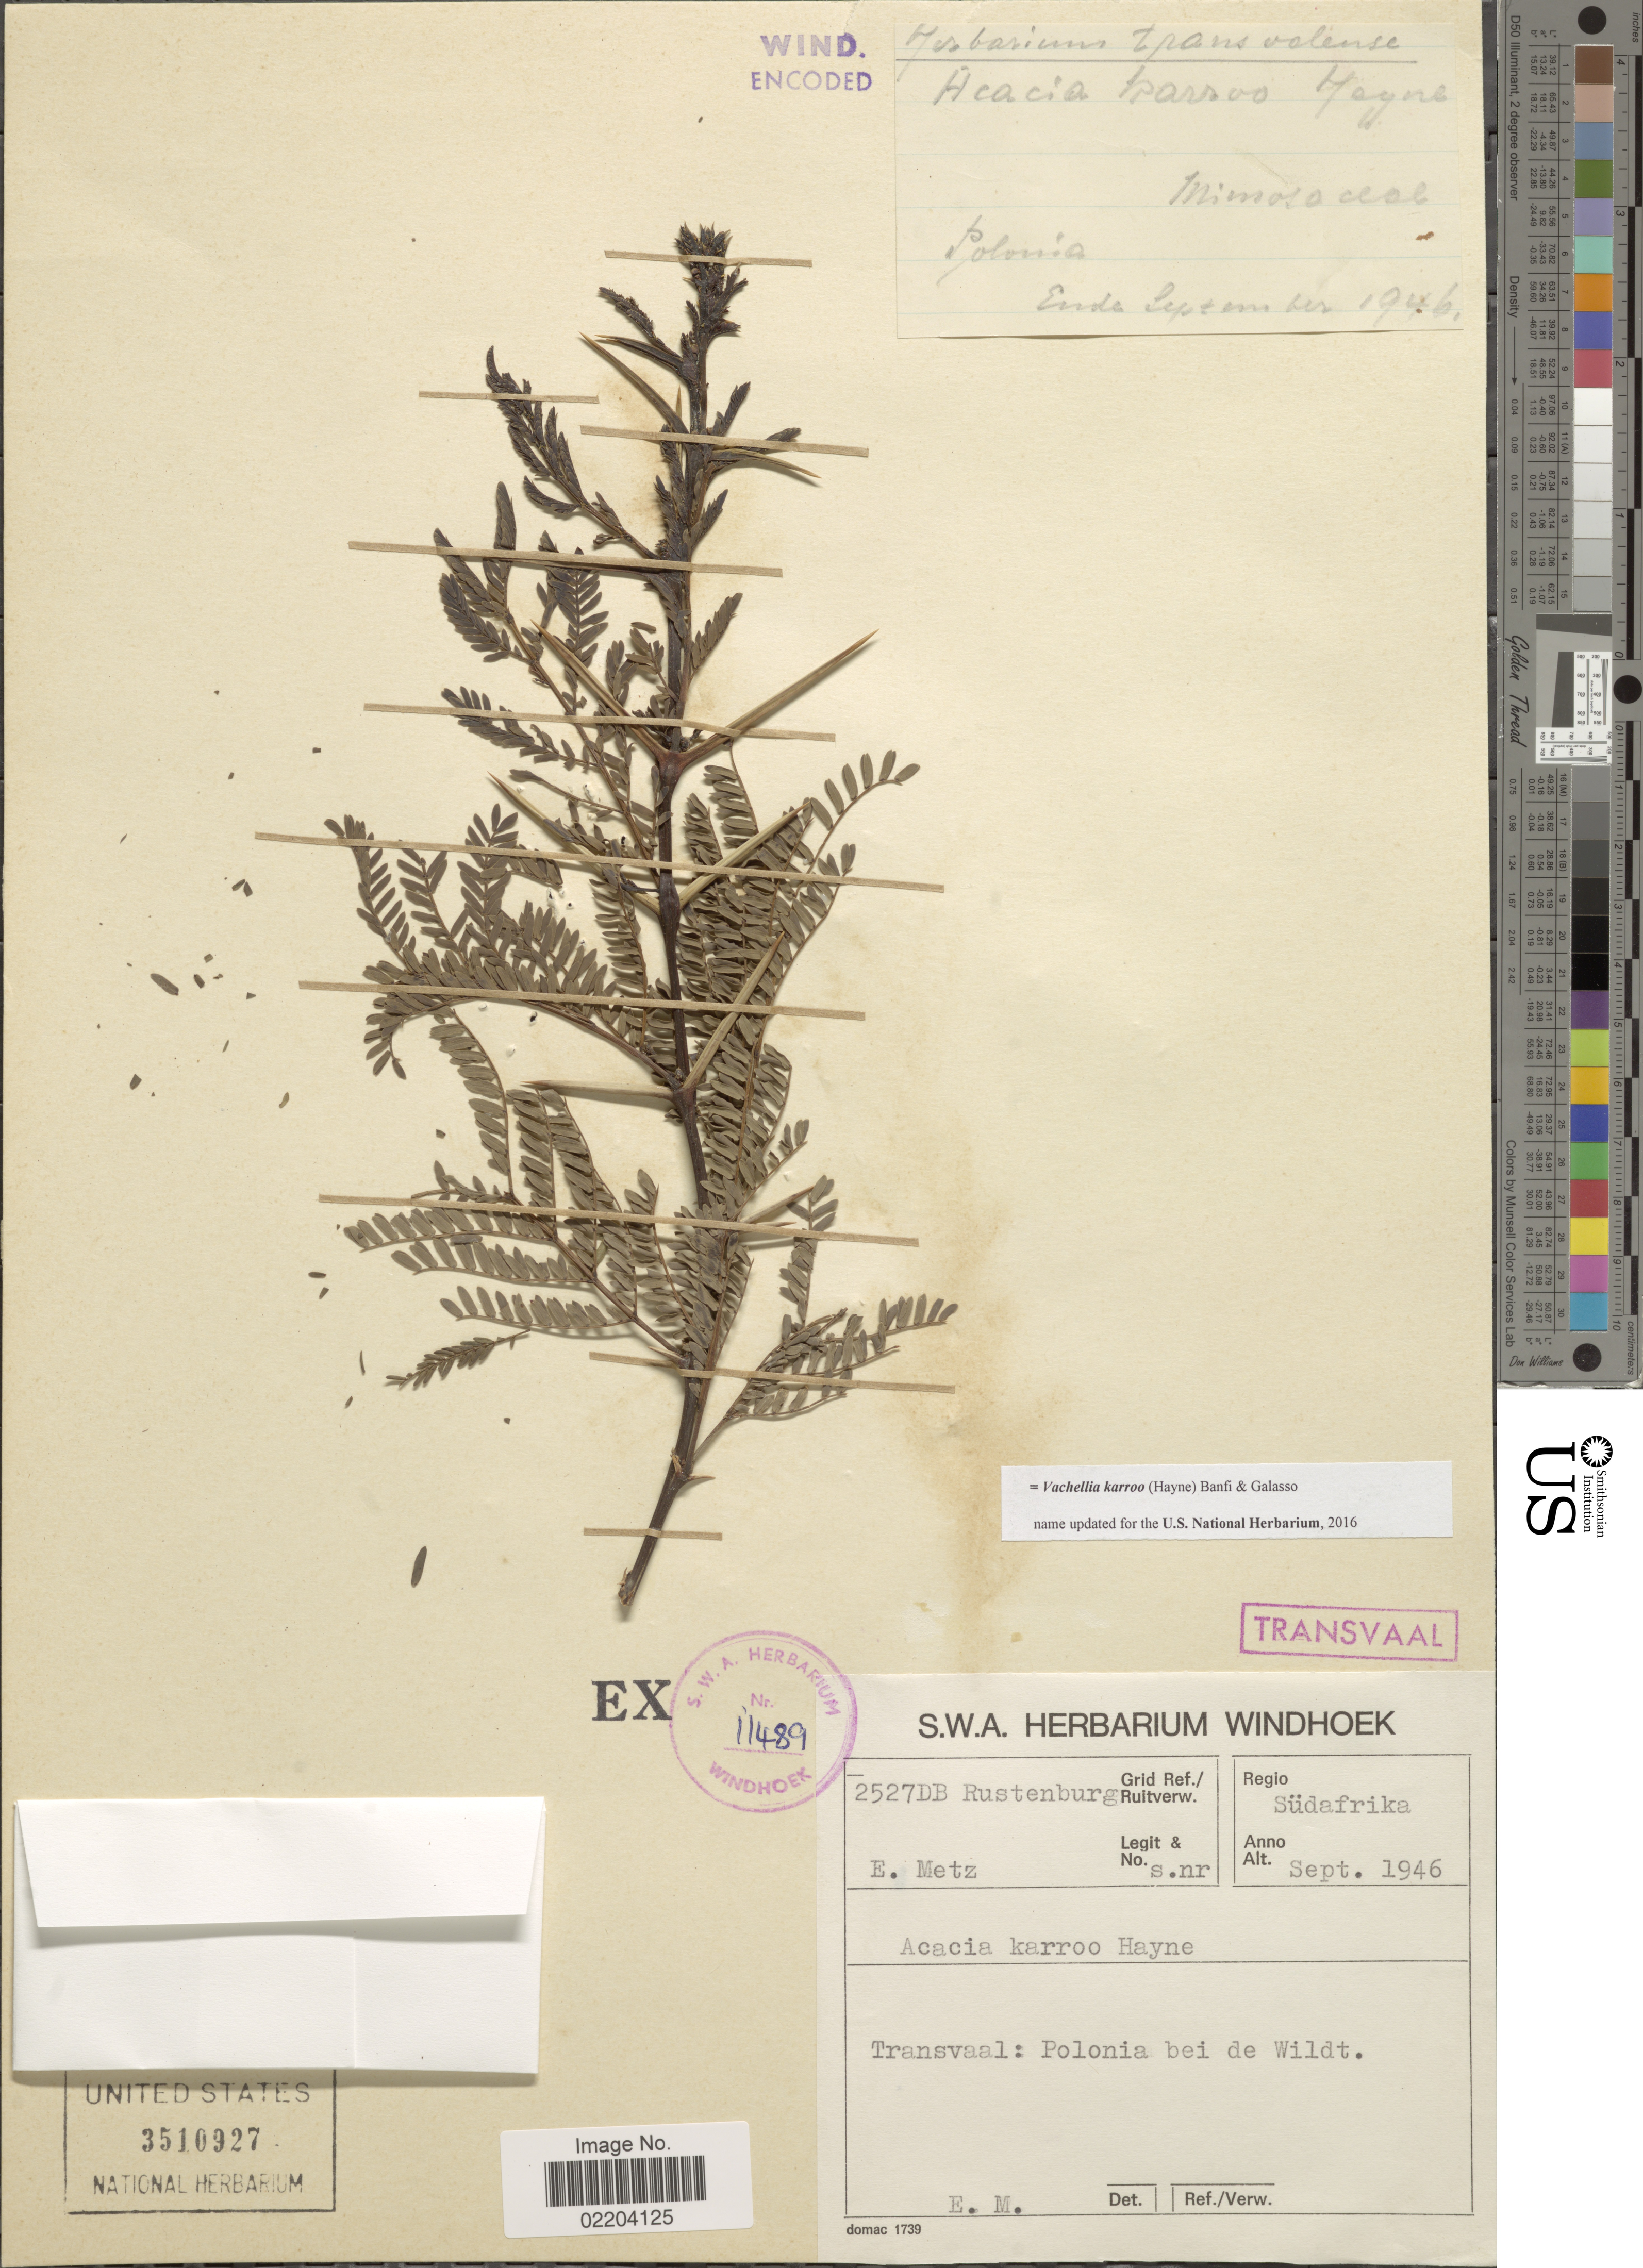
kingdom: Plantae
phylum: Tracheophyta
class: Magnoliopsida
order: Fabales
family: Fabaceae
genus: Vachellia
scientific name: Vachellia karroo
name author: (Hayne) Banfi & Galasso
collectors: E. Metz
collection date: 1946-09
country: South Africa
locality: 2527DB Rustenburg. Regio Südafrika. Transvaal: Polonia bei de Wildt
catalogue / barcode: US 3510927